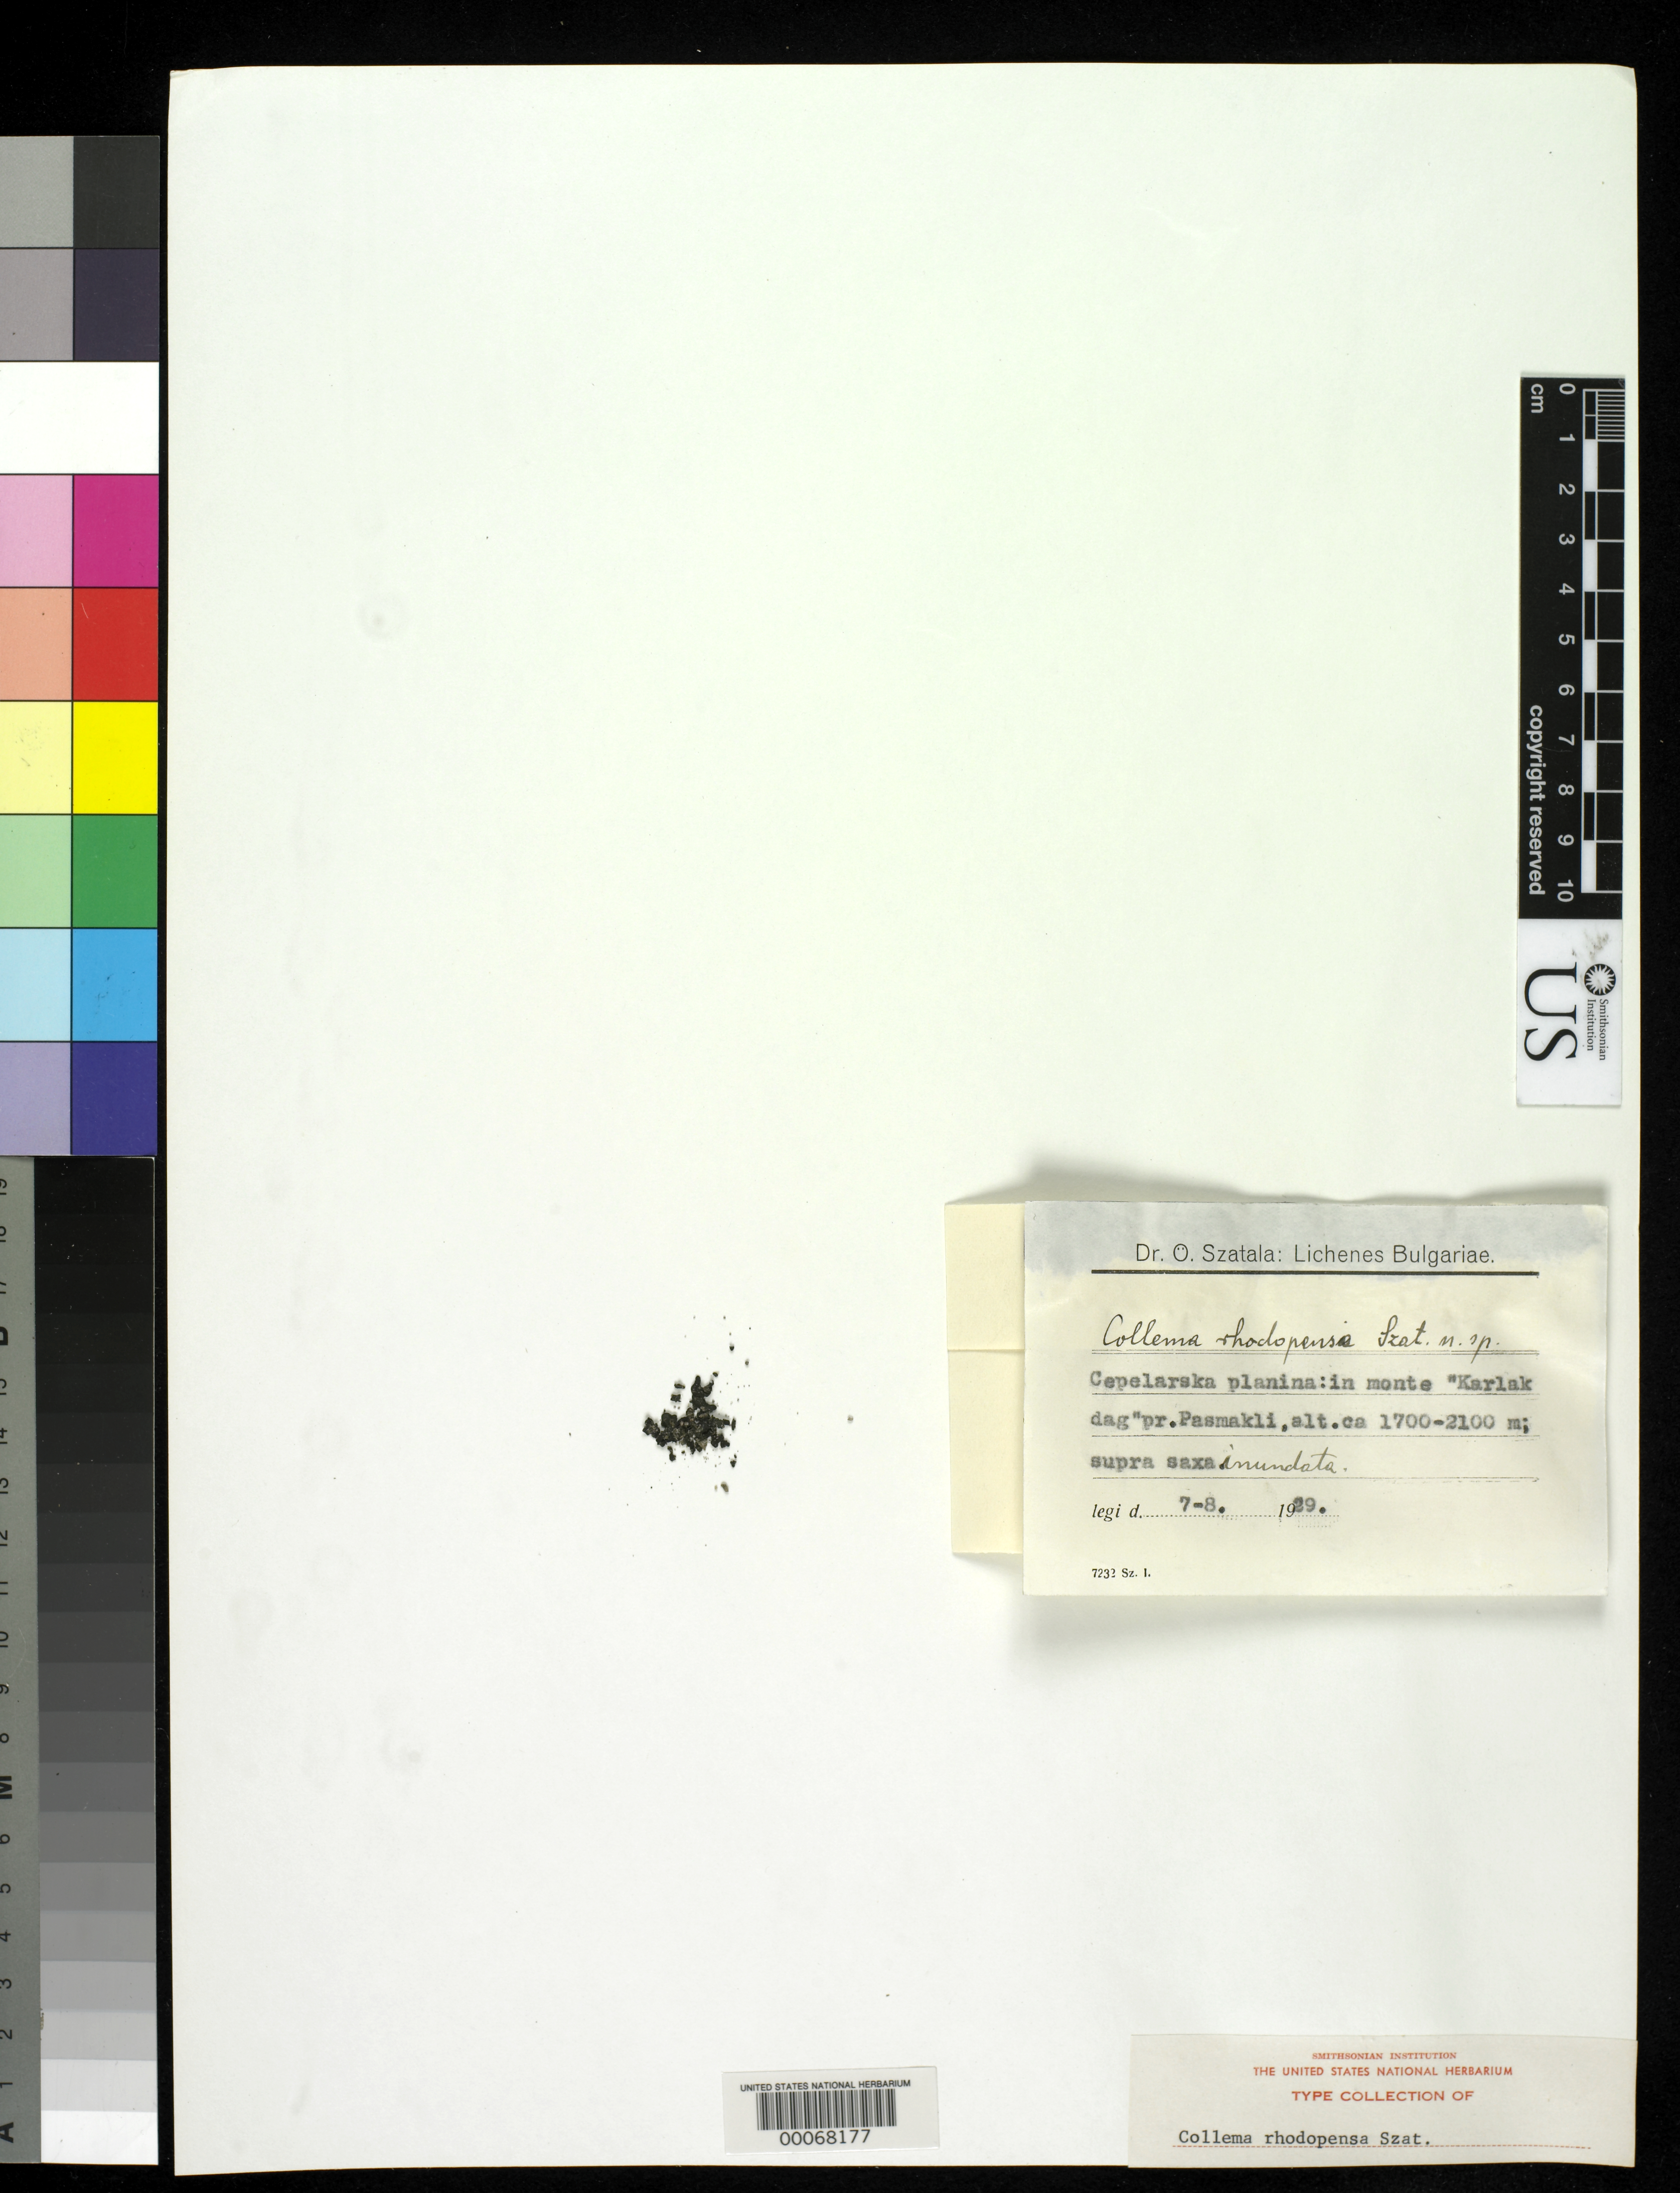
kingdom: Fungi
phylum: Ascomycota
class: Lecanoromycetes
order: Peltigerales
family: Collemataceae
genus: Collema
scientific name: Collema rhodopense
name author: Szatala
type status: Isotype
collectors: Ö. Szatala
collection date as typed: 08 Jul 1929 or 07 Aug 1929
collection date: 1929-07-08 or 1929-08-07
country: Bulgaria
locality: Cepelarska Planina, in monte "Karlak Dag" pr. Pasmakii. [Cepelarska Planina, on "Karlak Dag" Mountain near Pasmakii.]